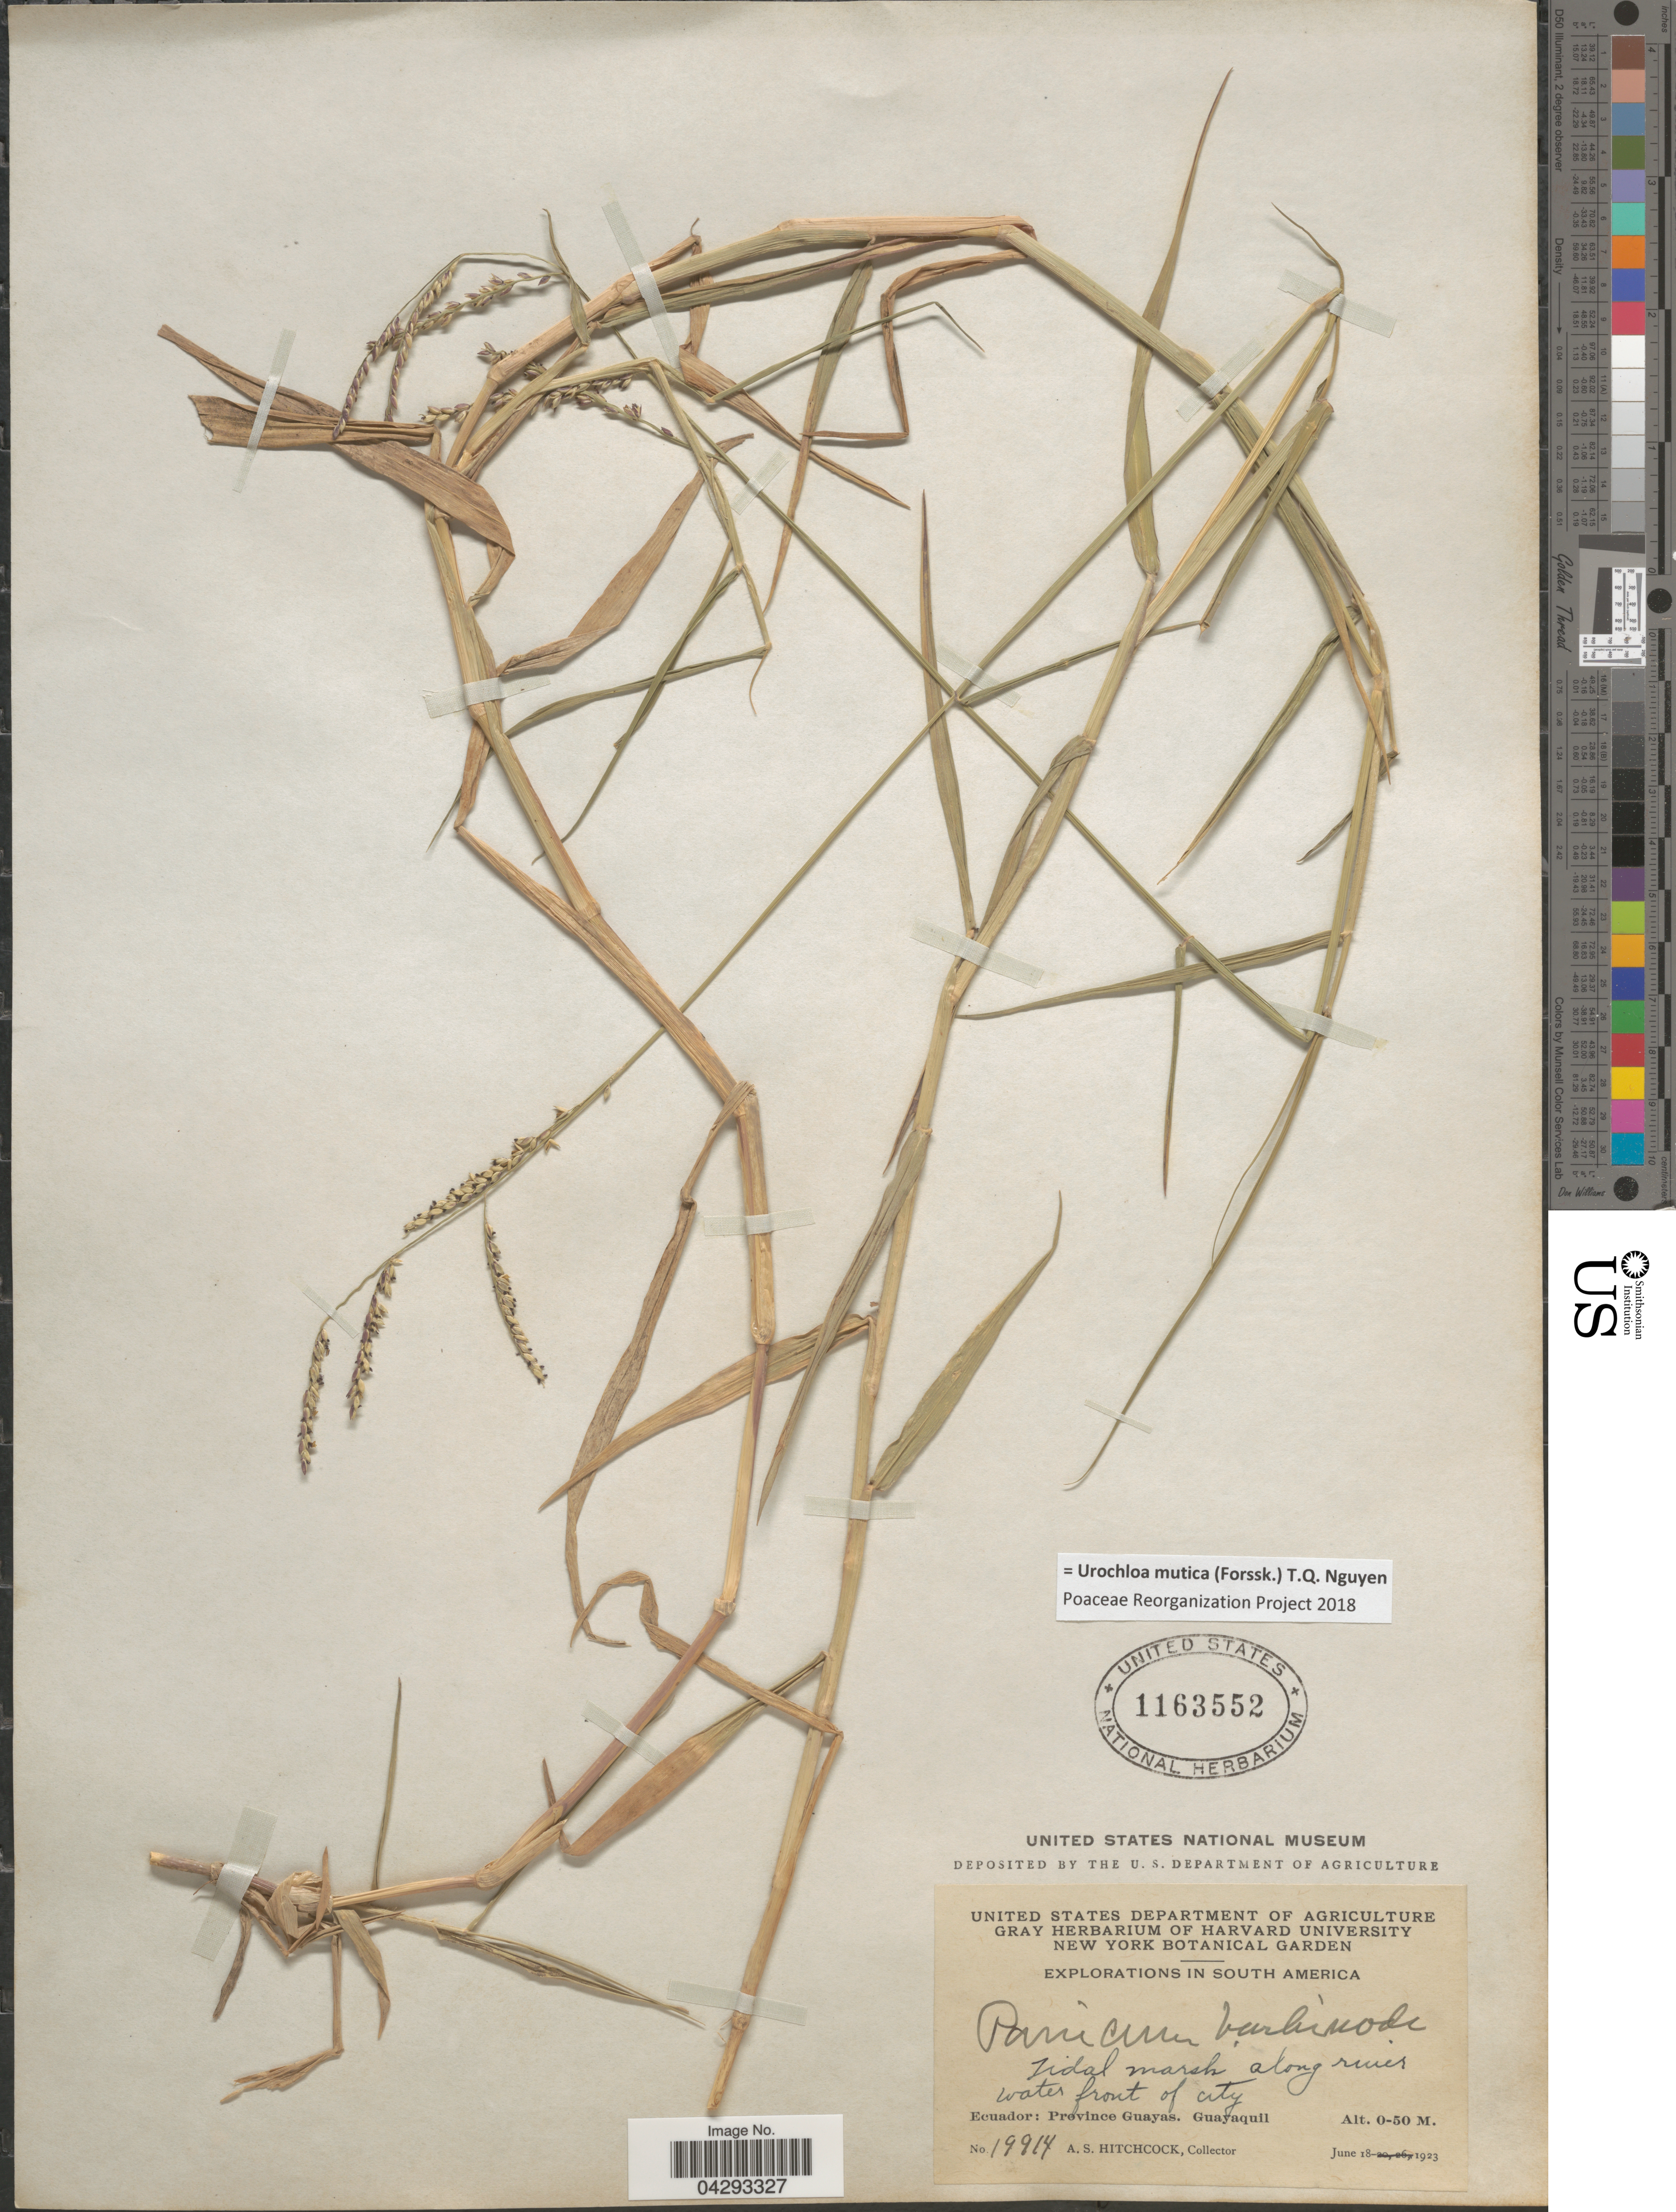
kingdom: Plantae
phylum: Tracheophyta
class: Liliopsida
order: Poales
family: Poaceae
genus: Urochloa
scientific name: Urochloa mutica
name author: (Forssk.) T.Q. Nguyen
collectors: A. S. Hitchcock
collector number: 19914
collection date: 1923-06-18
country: Ecuador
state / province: Guayas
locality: Explorations In South America. Tidal marsh along river water front of city. Guayaquil.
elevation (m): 0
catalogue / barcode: US 1163552